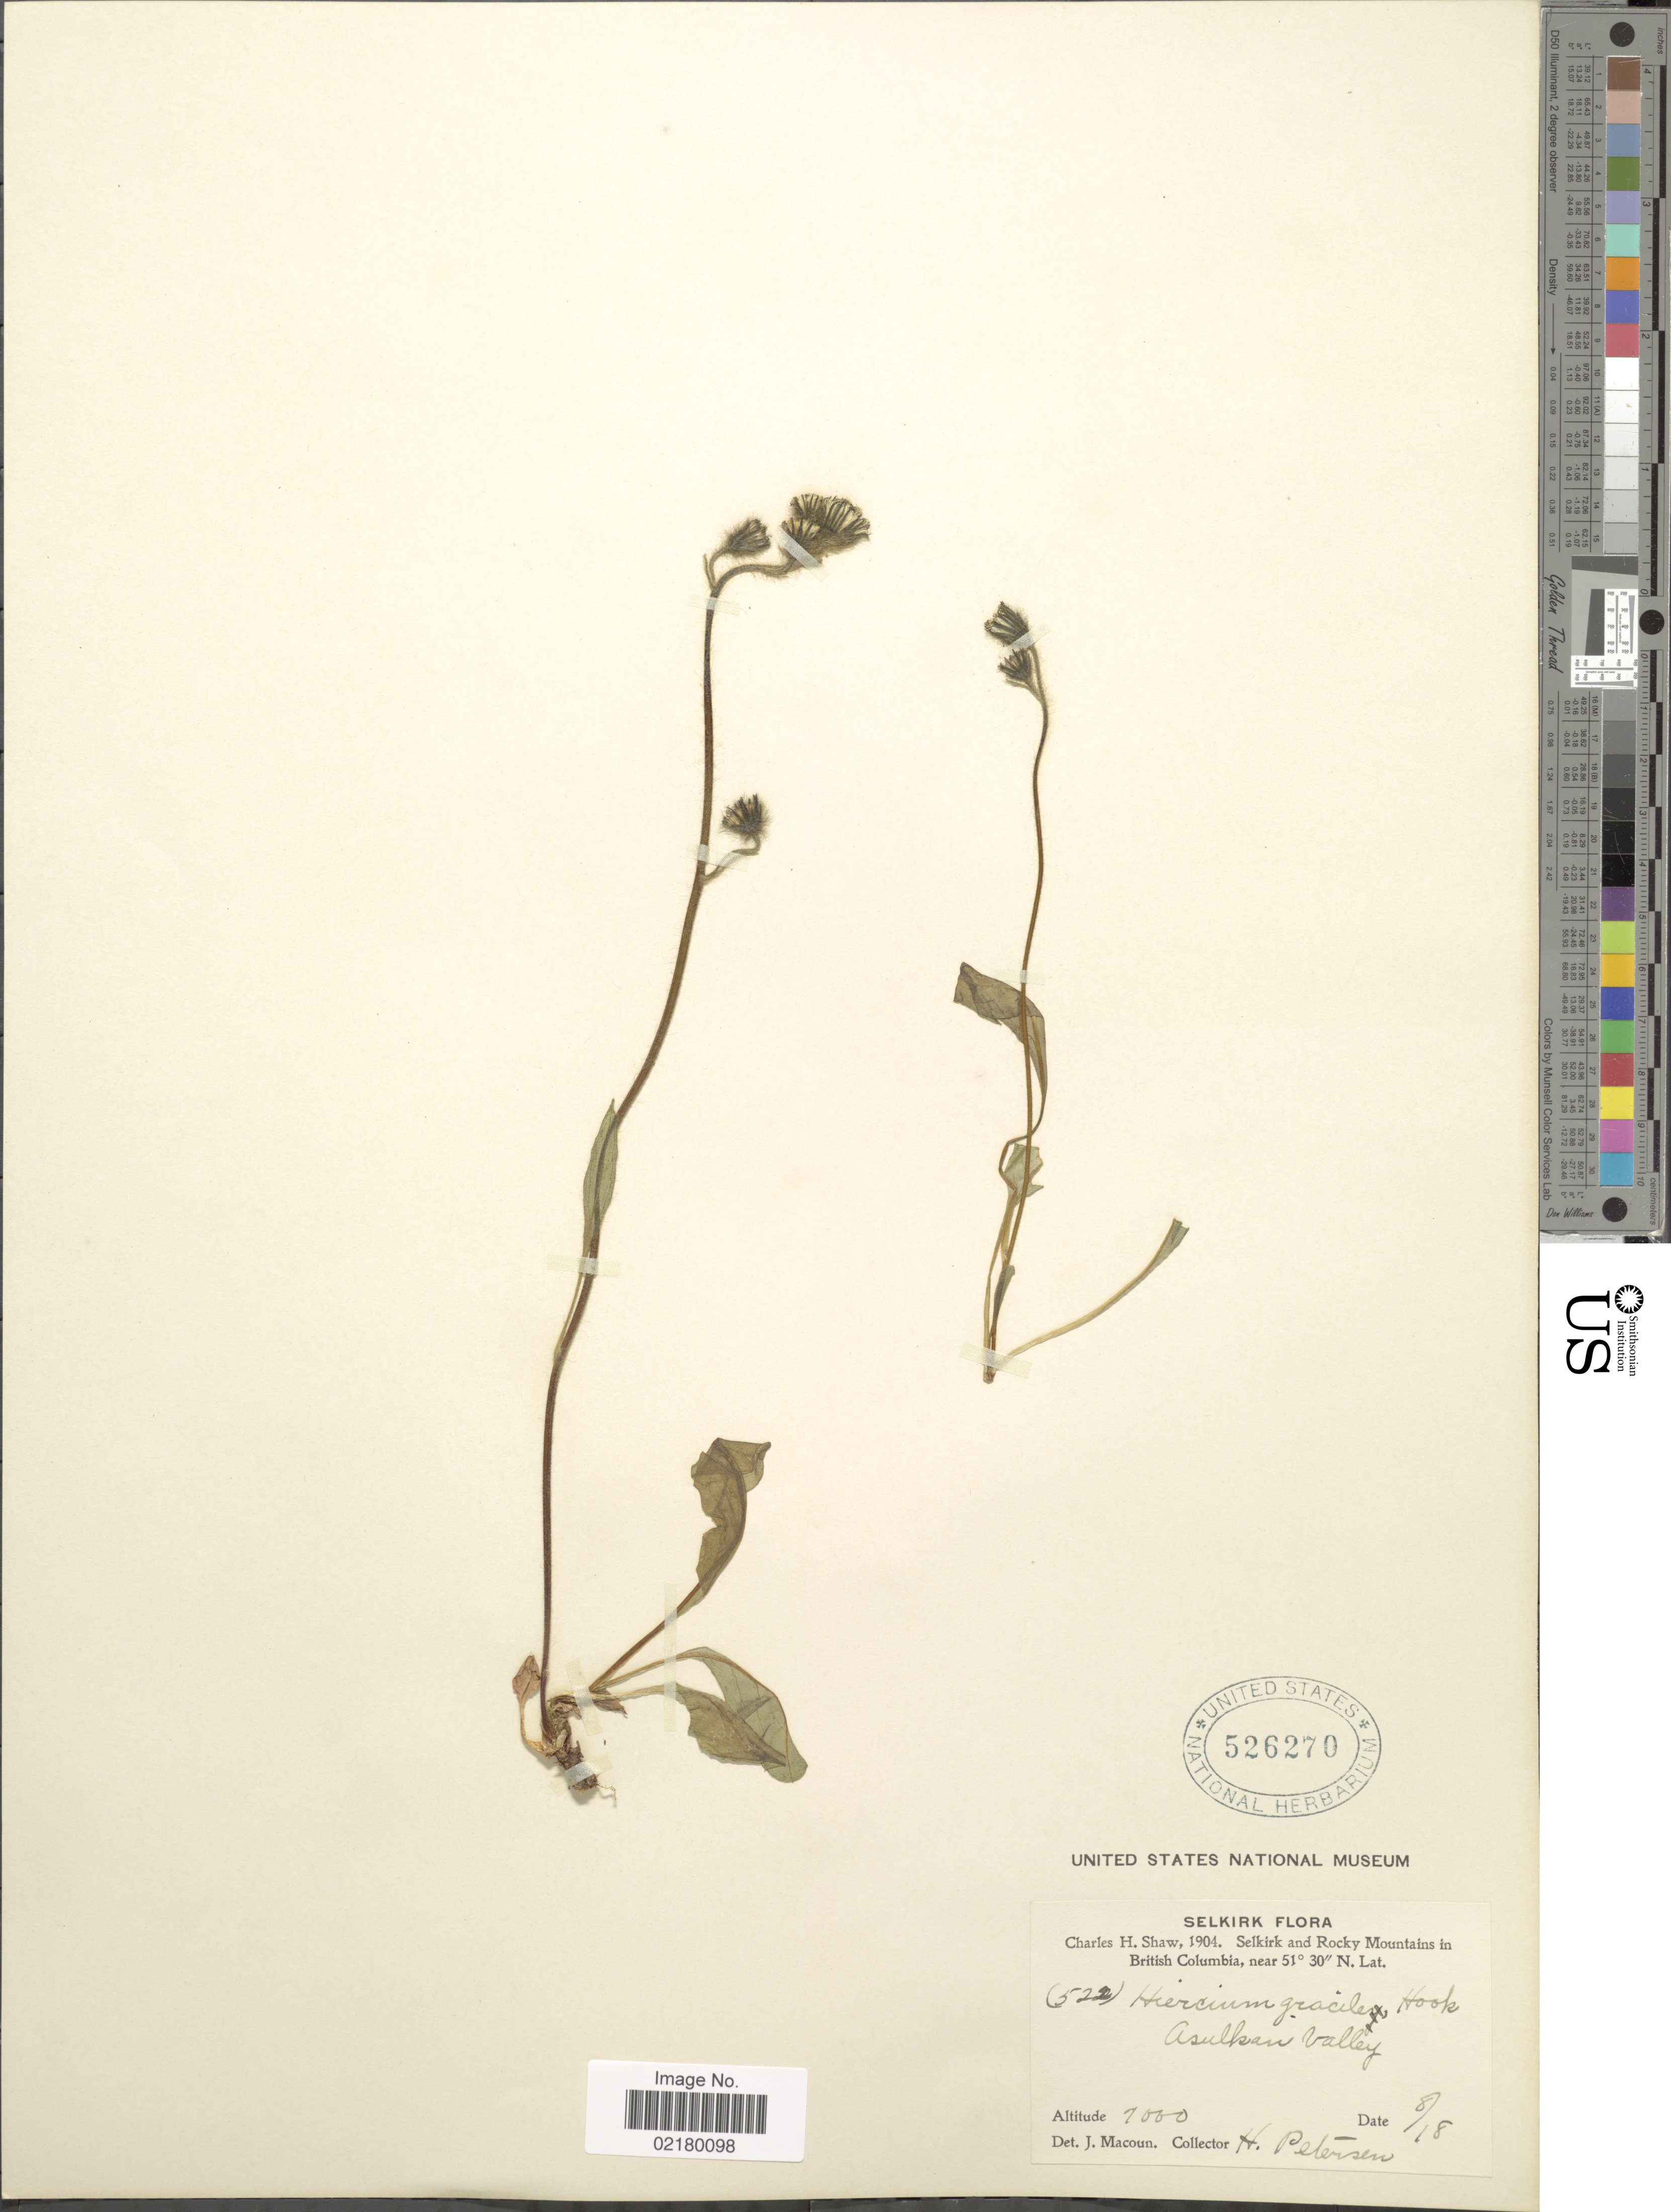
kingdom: Plantae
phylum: Tracheophyta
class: Magnoliopsida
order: Asterales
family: Asteraceae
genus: Hieracium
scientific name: Hieracium triste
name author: Willd. ex Spreng.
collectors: H. Petersen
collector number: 522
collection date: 1904-08-18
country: Canada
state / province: British Columbia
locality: Selkirk and Rocky Mountains, Asulkan Valley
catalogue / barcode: US 526270